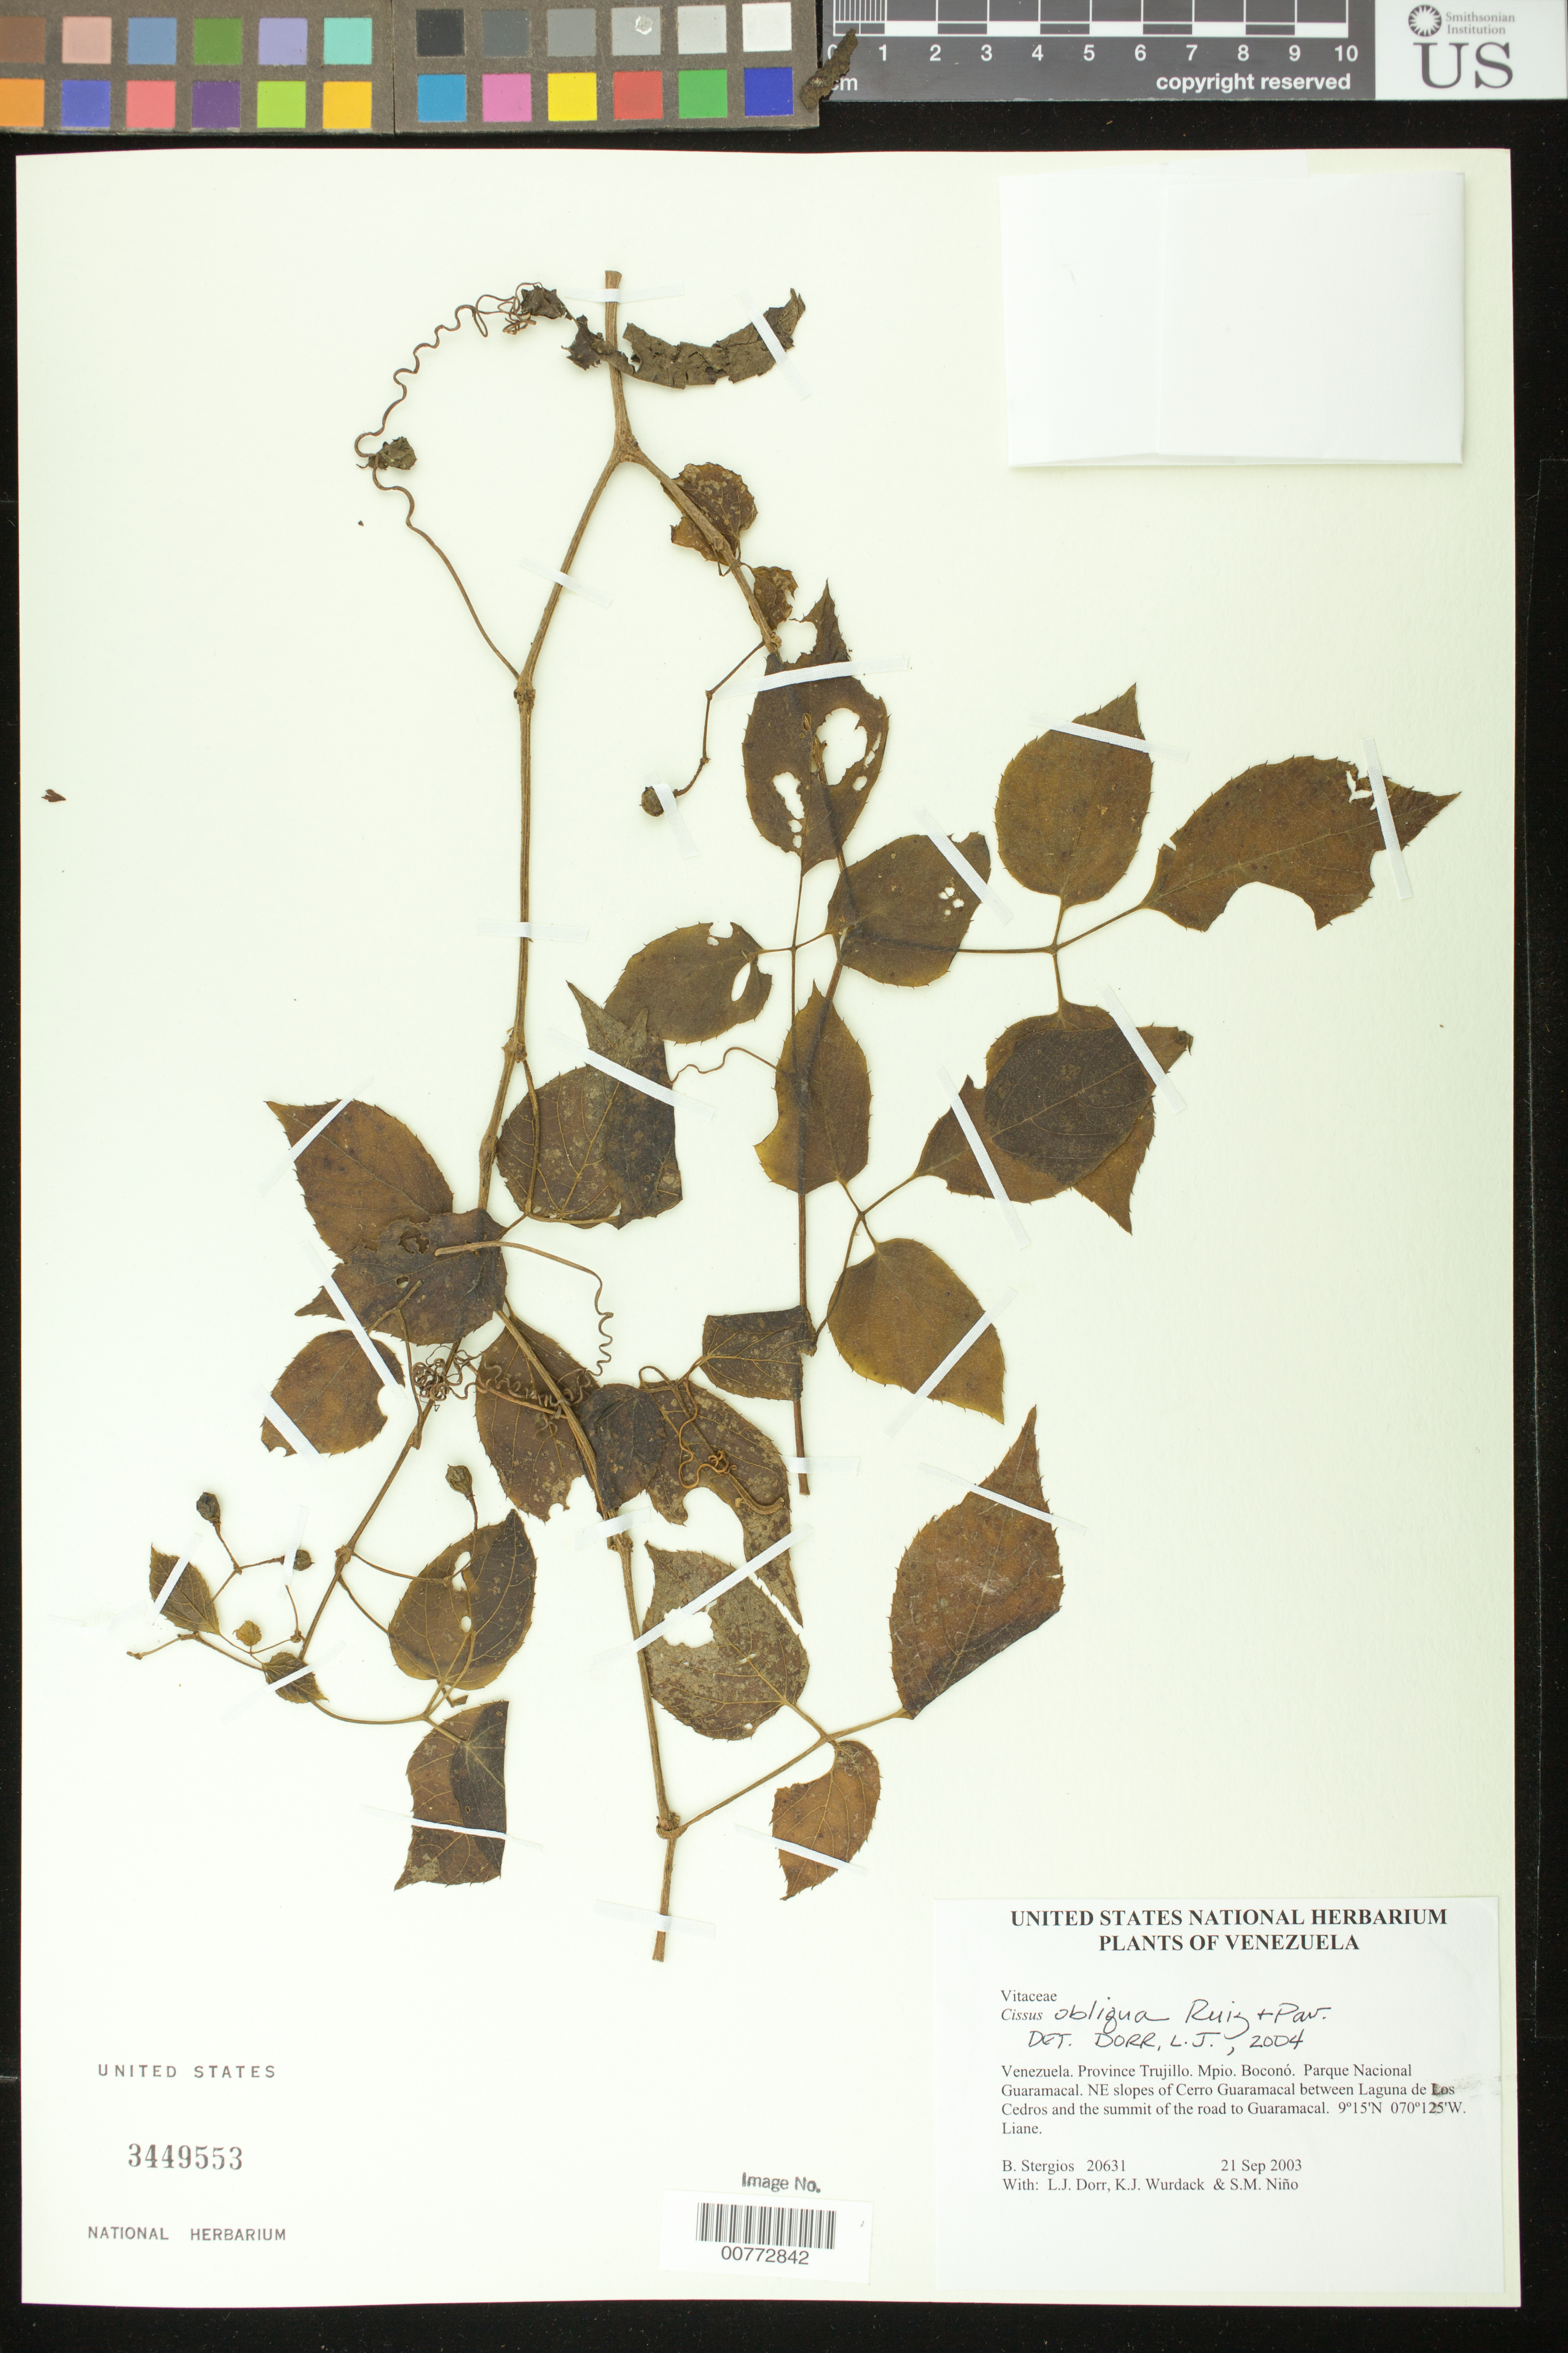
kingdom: Plantae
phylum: Tracheophyta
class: Magnoliopsida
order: Vitales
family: Vitaceae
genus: Cissus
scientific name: Cissus obliqua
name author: Ruiz & Pav.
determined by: Dorr, L. J., (BOT), Smithsonian Institution - National Museum of Natural History (UNITED STATES)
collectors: B. G. Stergios, L. J. Dorr, K. Wurdack & S. M. Niño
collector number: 20631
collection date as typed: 21 Sep 2003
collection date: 2003-09-21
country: Venezuela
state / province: Trujillo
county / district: Boconó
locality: Parque Nacional Guaramacal. NE slopes of Cerro Guaramacal between Laguna de Los Cedros and the summit of the road to Guaramacal.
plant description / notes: CAS, K, PORT, US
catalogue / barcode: US 3449553